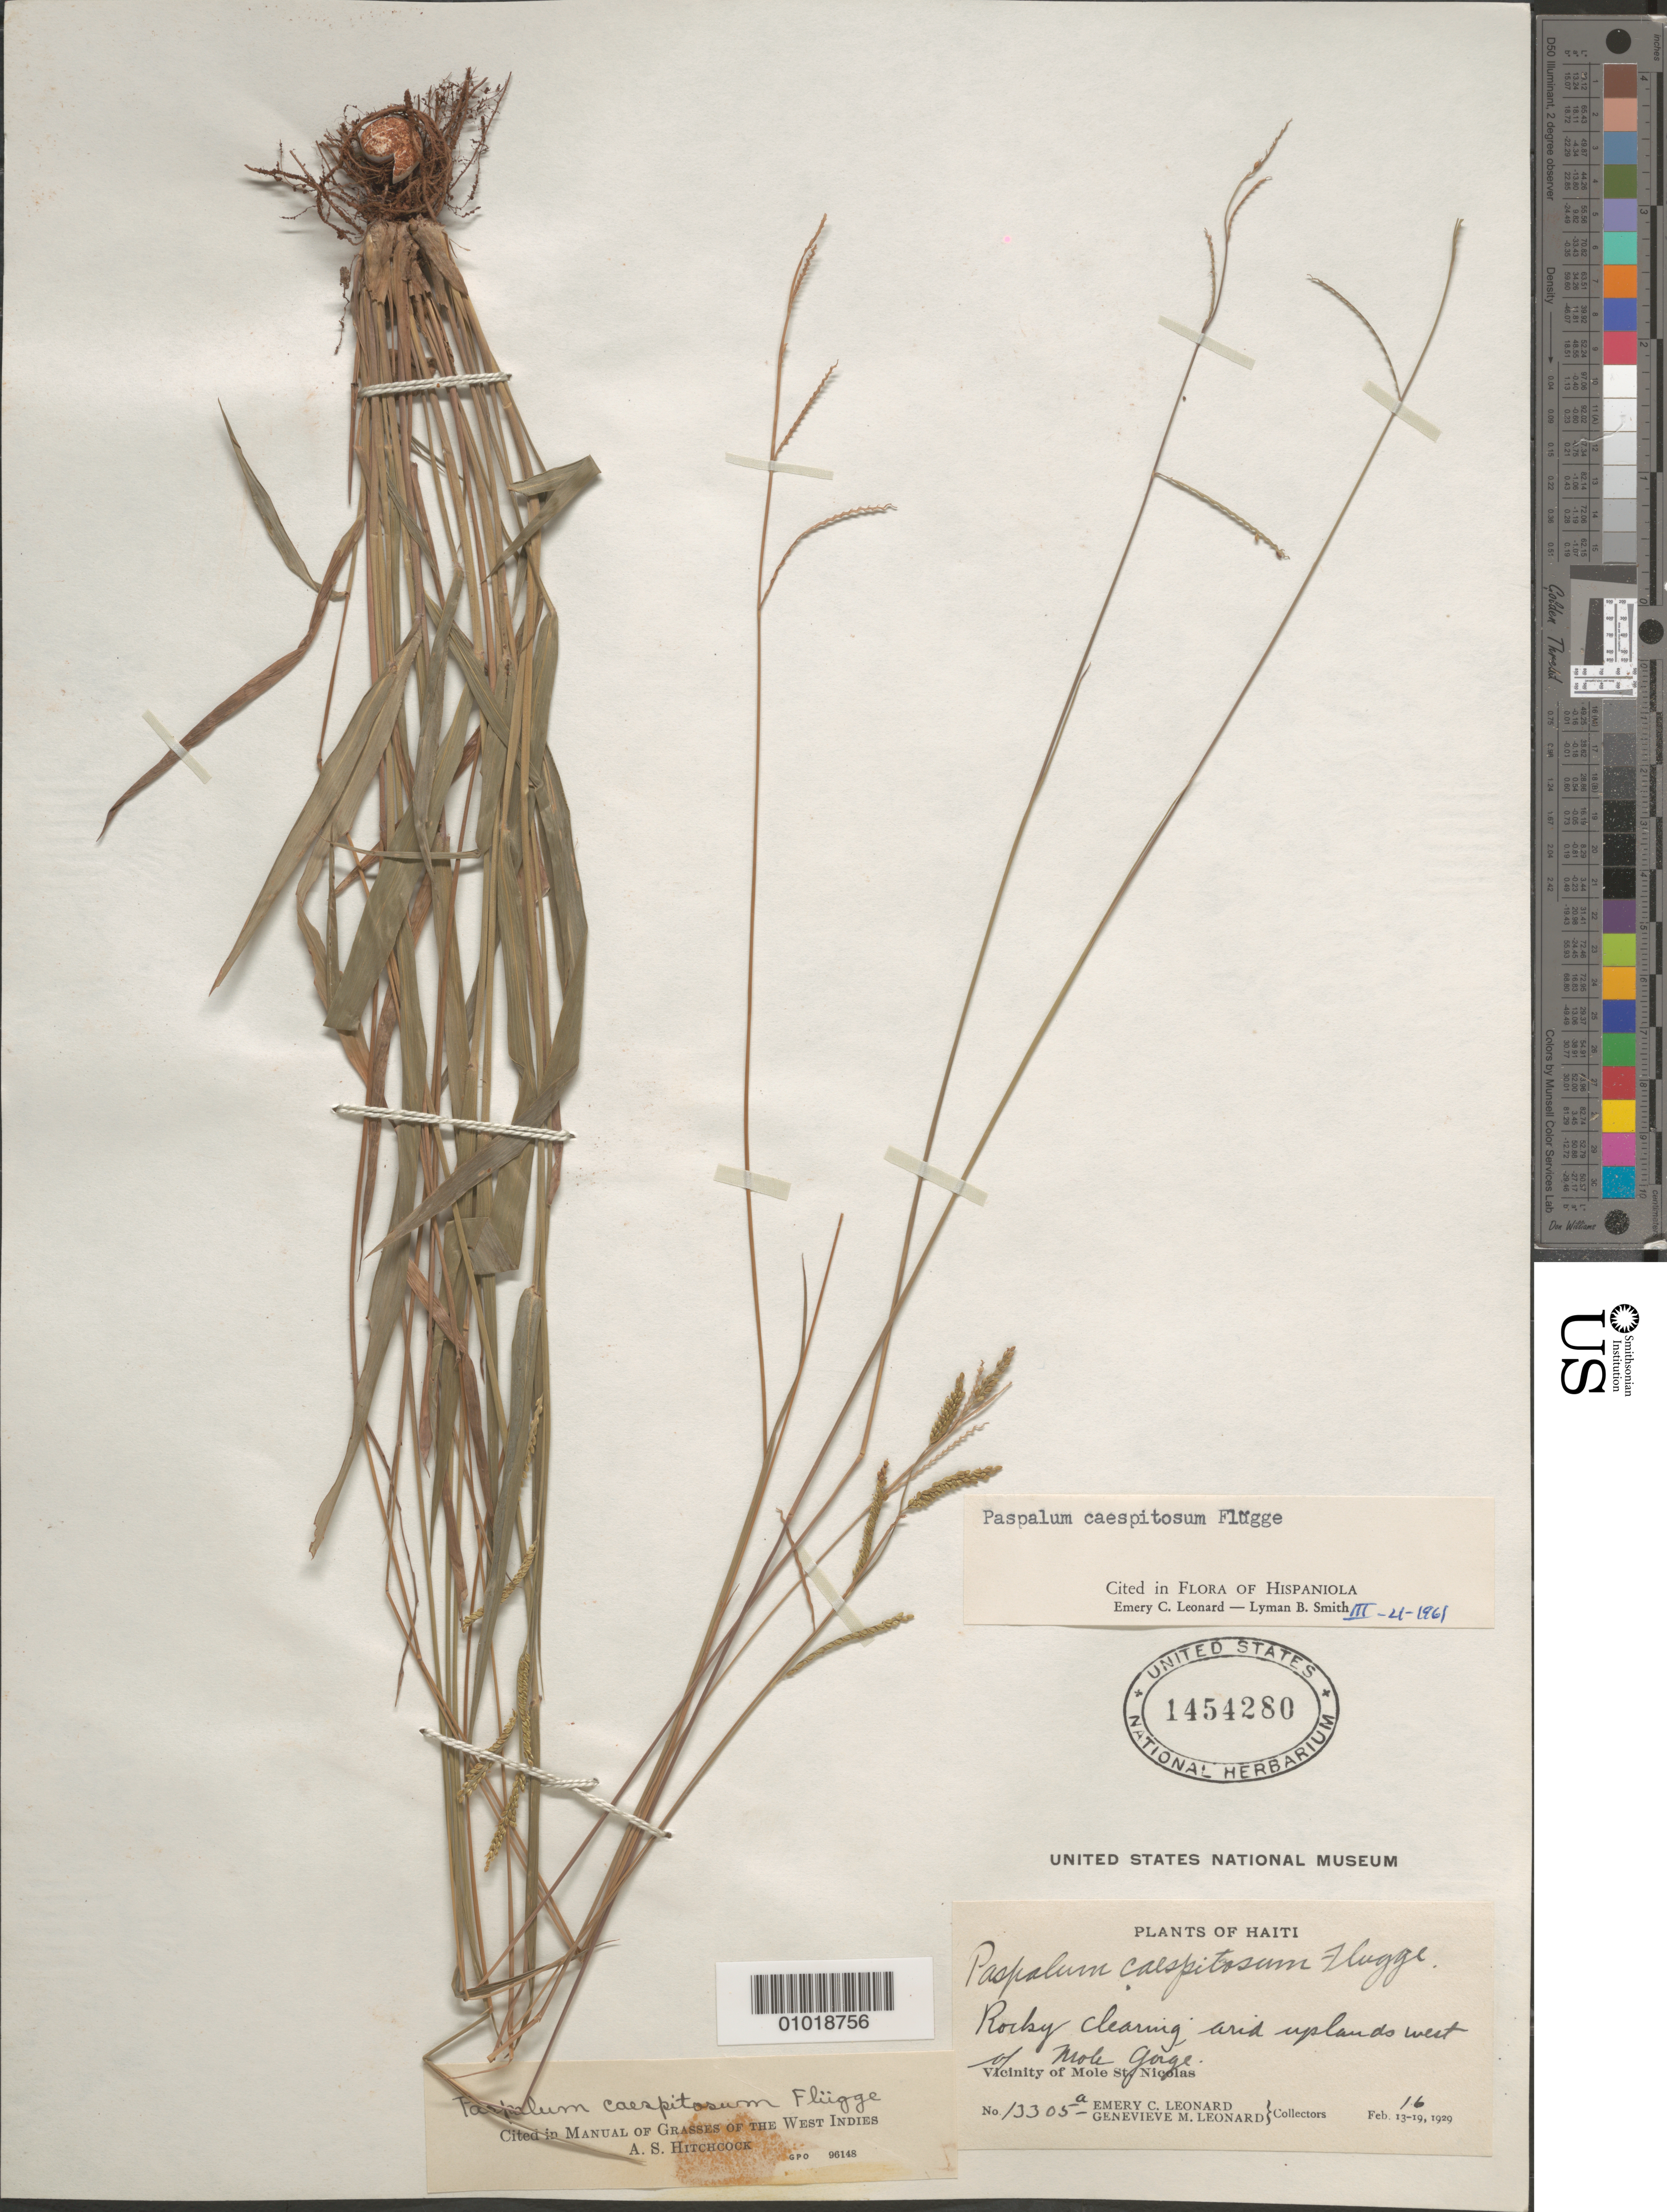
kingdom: Plantae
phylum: Tracheophyta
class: Liliopsida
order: Poales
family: Poaceae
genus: Paspalum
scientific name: Paspalum caespitosum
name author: Flüggé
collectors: E. C. Leonard & G. M. Leonard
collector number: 13305a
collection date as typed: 16 Feb 1929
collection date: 1929-02-16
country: Haiti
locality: Vic. of Mole St. Nicolas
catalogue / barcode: US 1454280